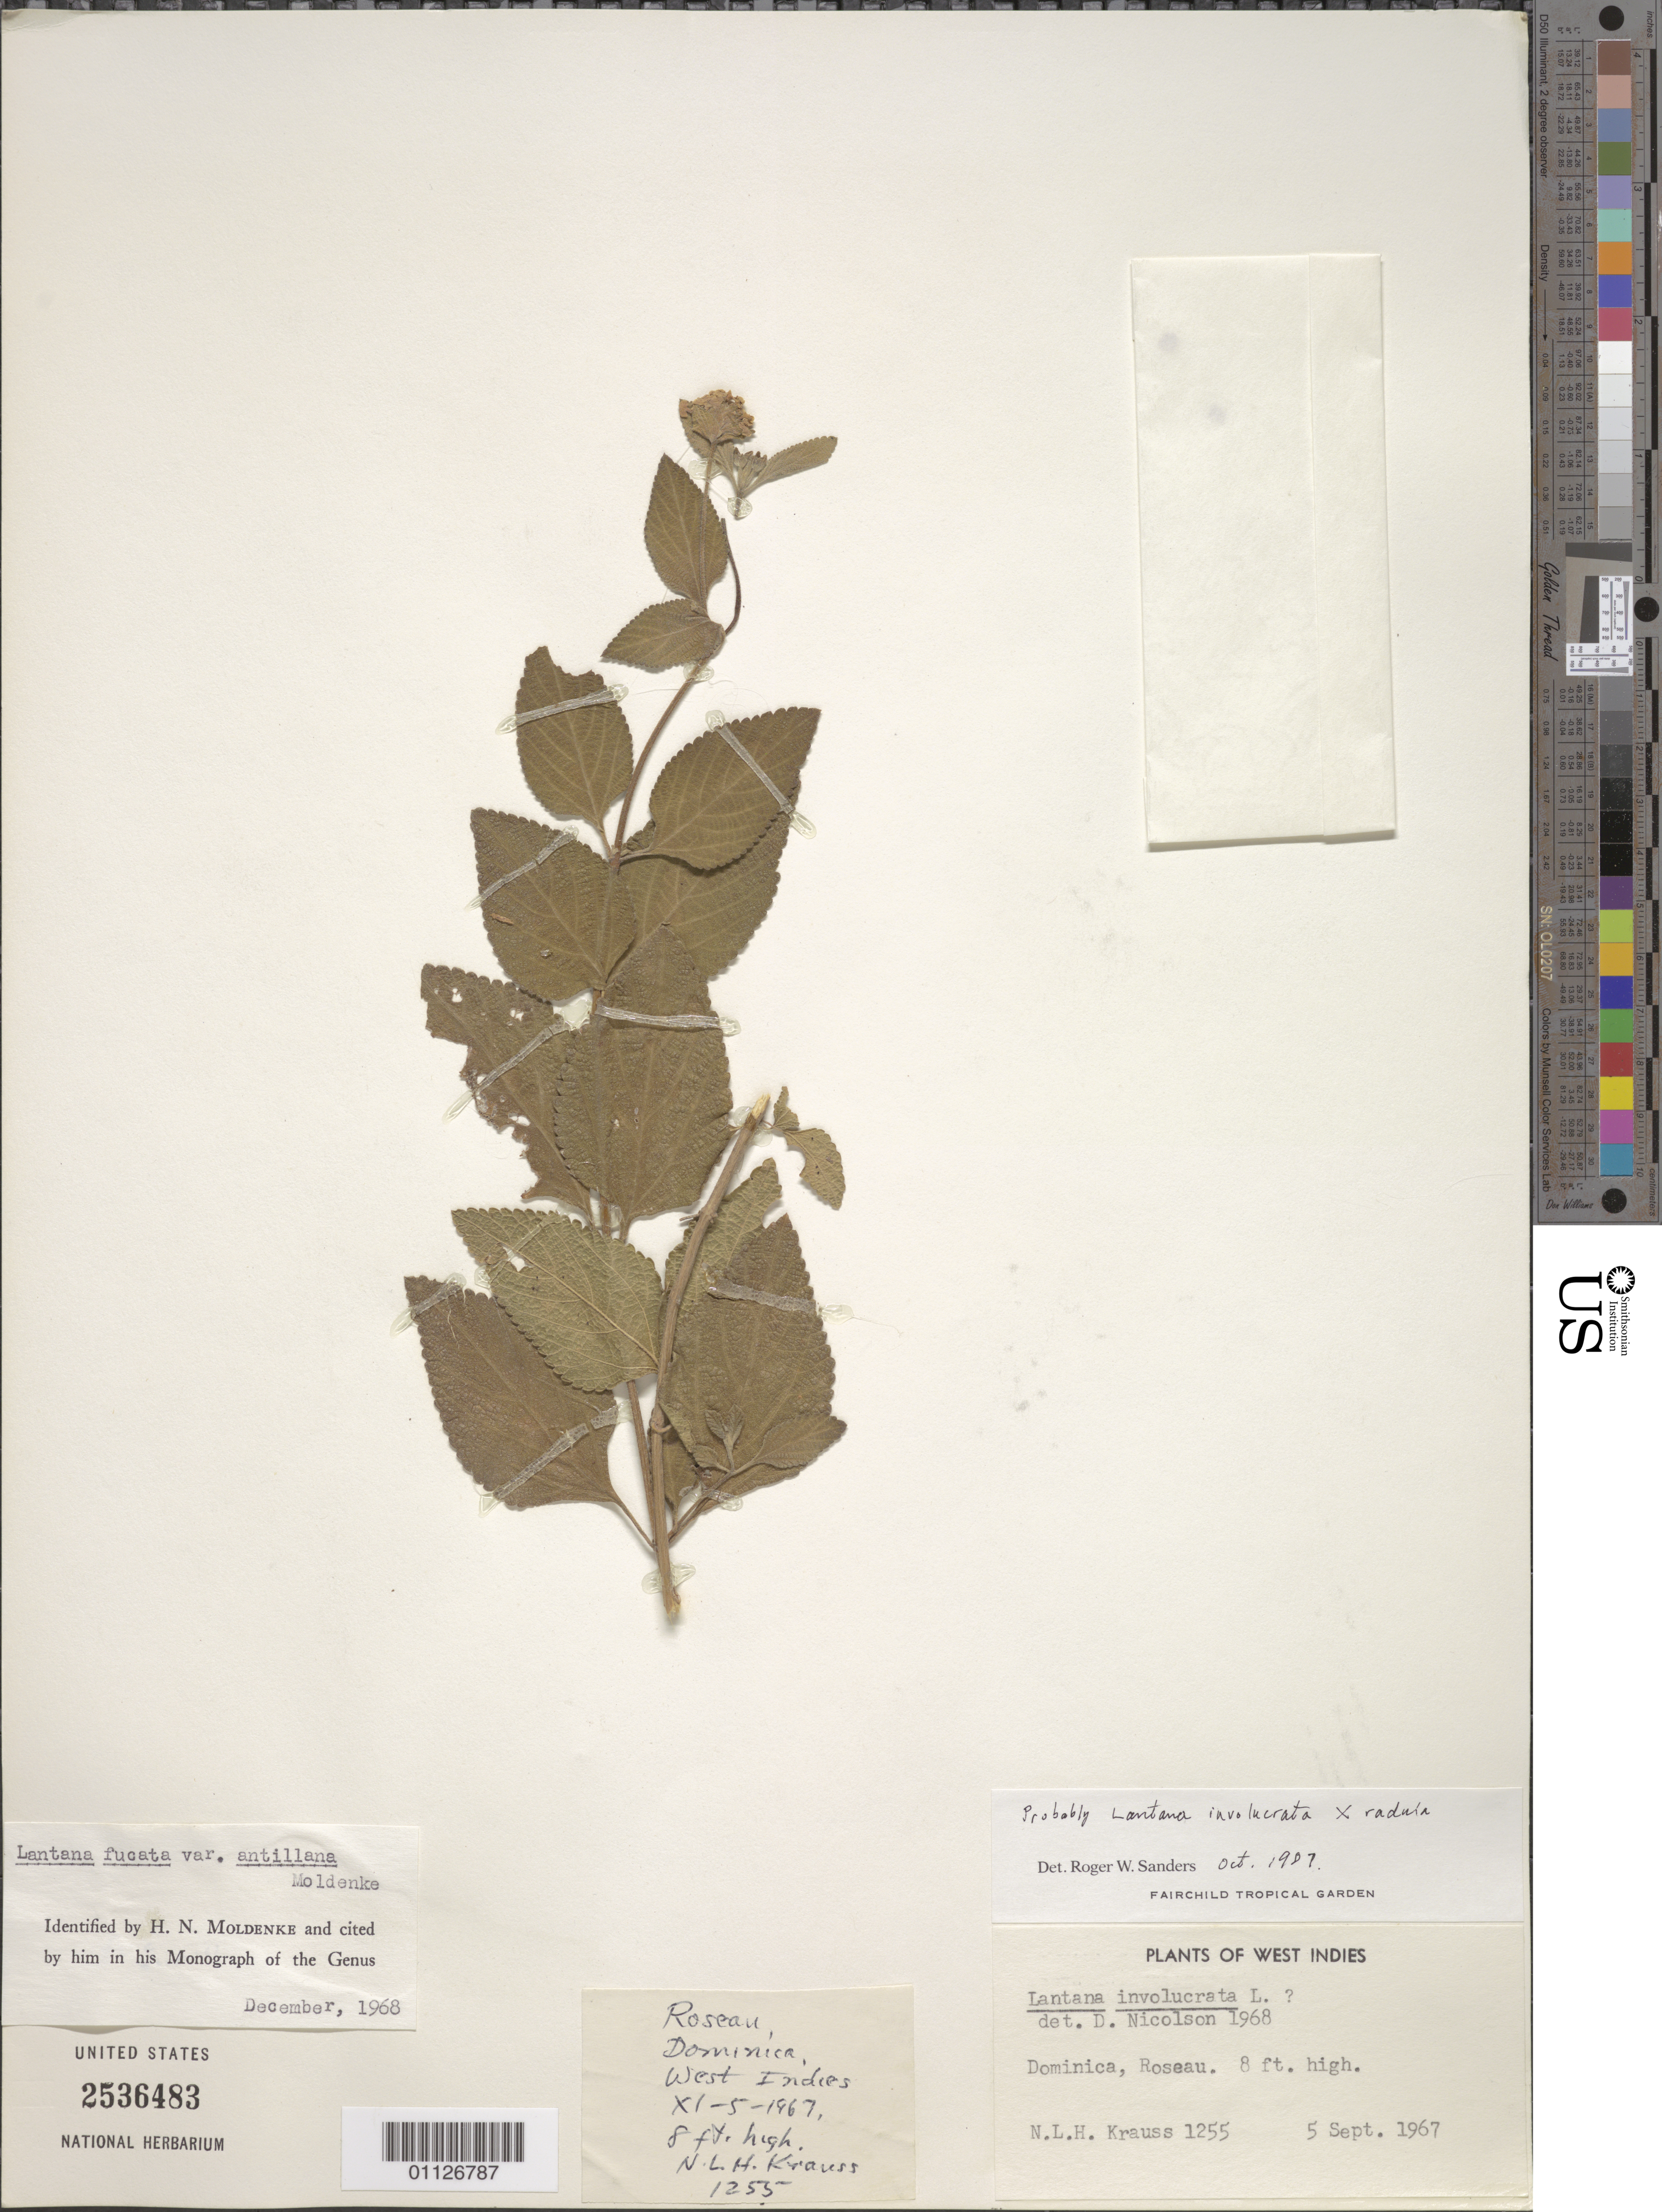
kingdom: Plantae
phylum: Tracheophyta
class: Magnoliopsida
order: Lamiales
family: Verbenaceae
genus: Lantana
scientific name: Lantana radula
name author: Sw.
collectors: N. Krauss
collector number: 1255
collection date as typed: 05 Sep 1967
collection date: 1967-09-05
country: Dominica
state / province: St. George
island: Dominica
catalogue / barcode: US 2536483